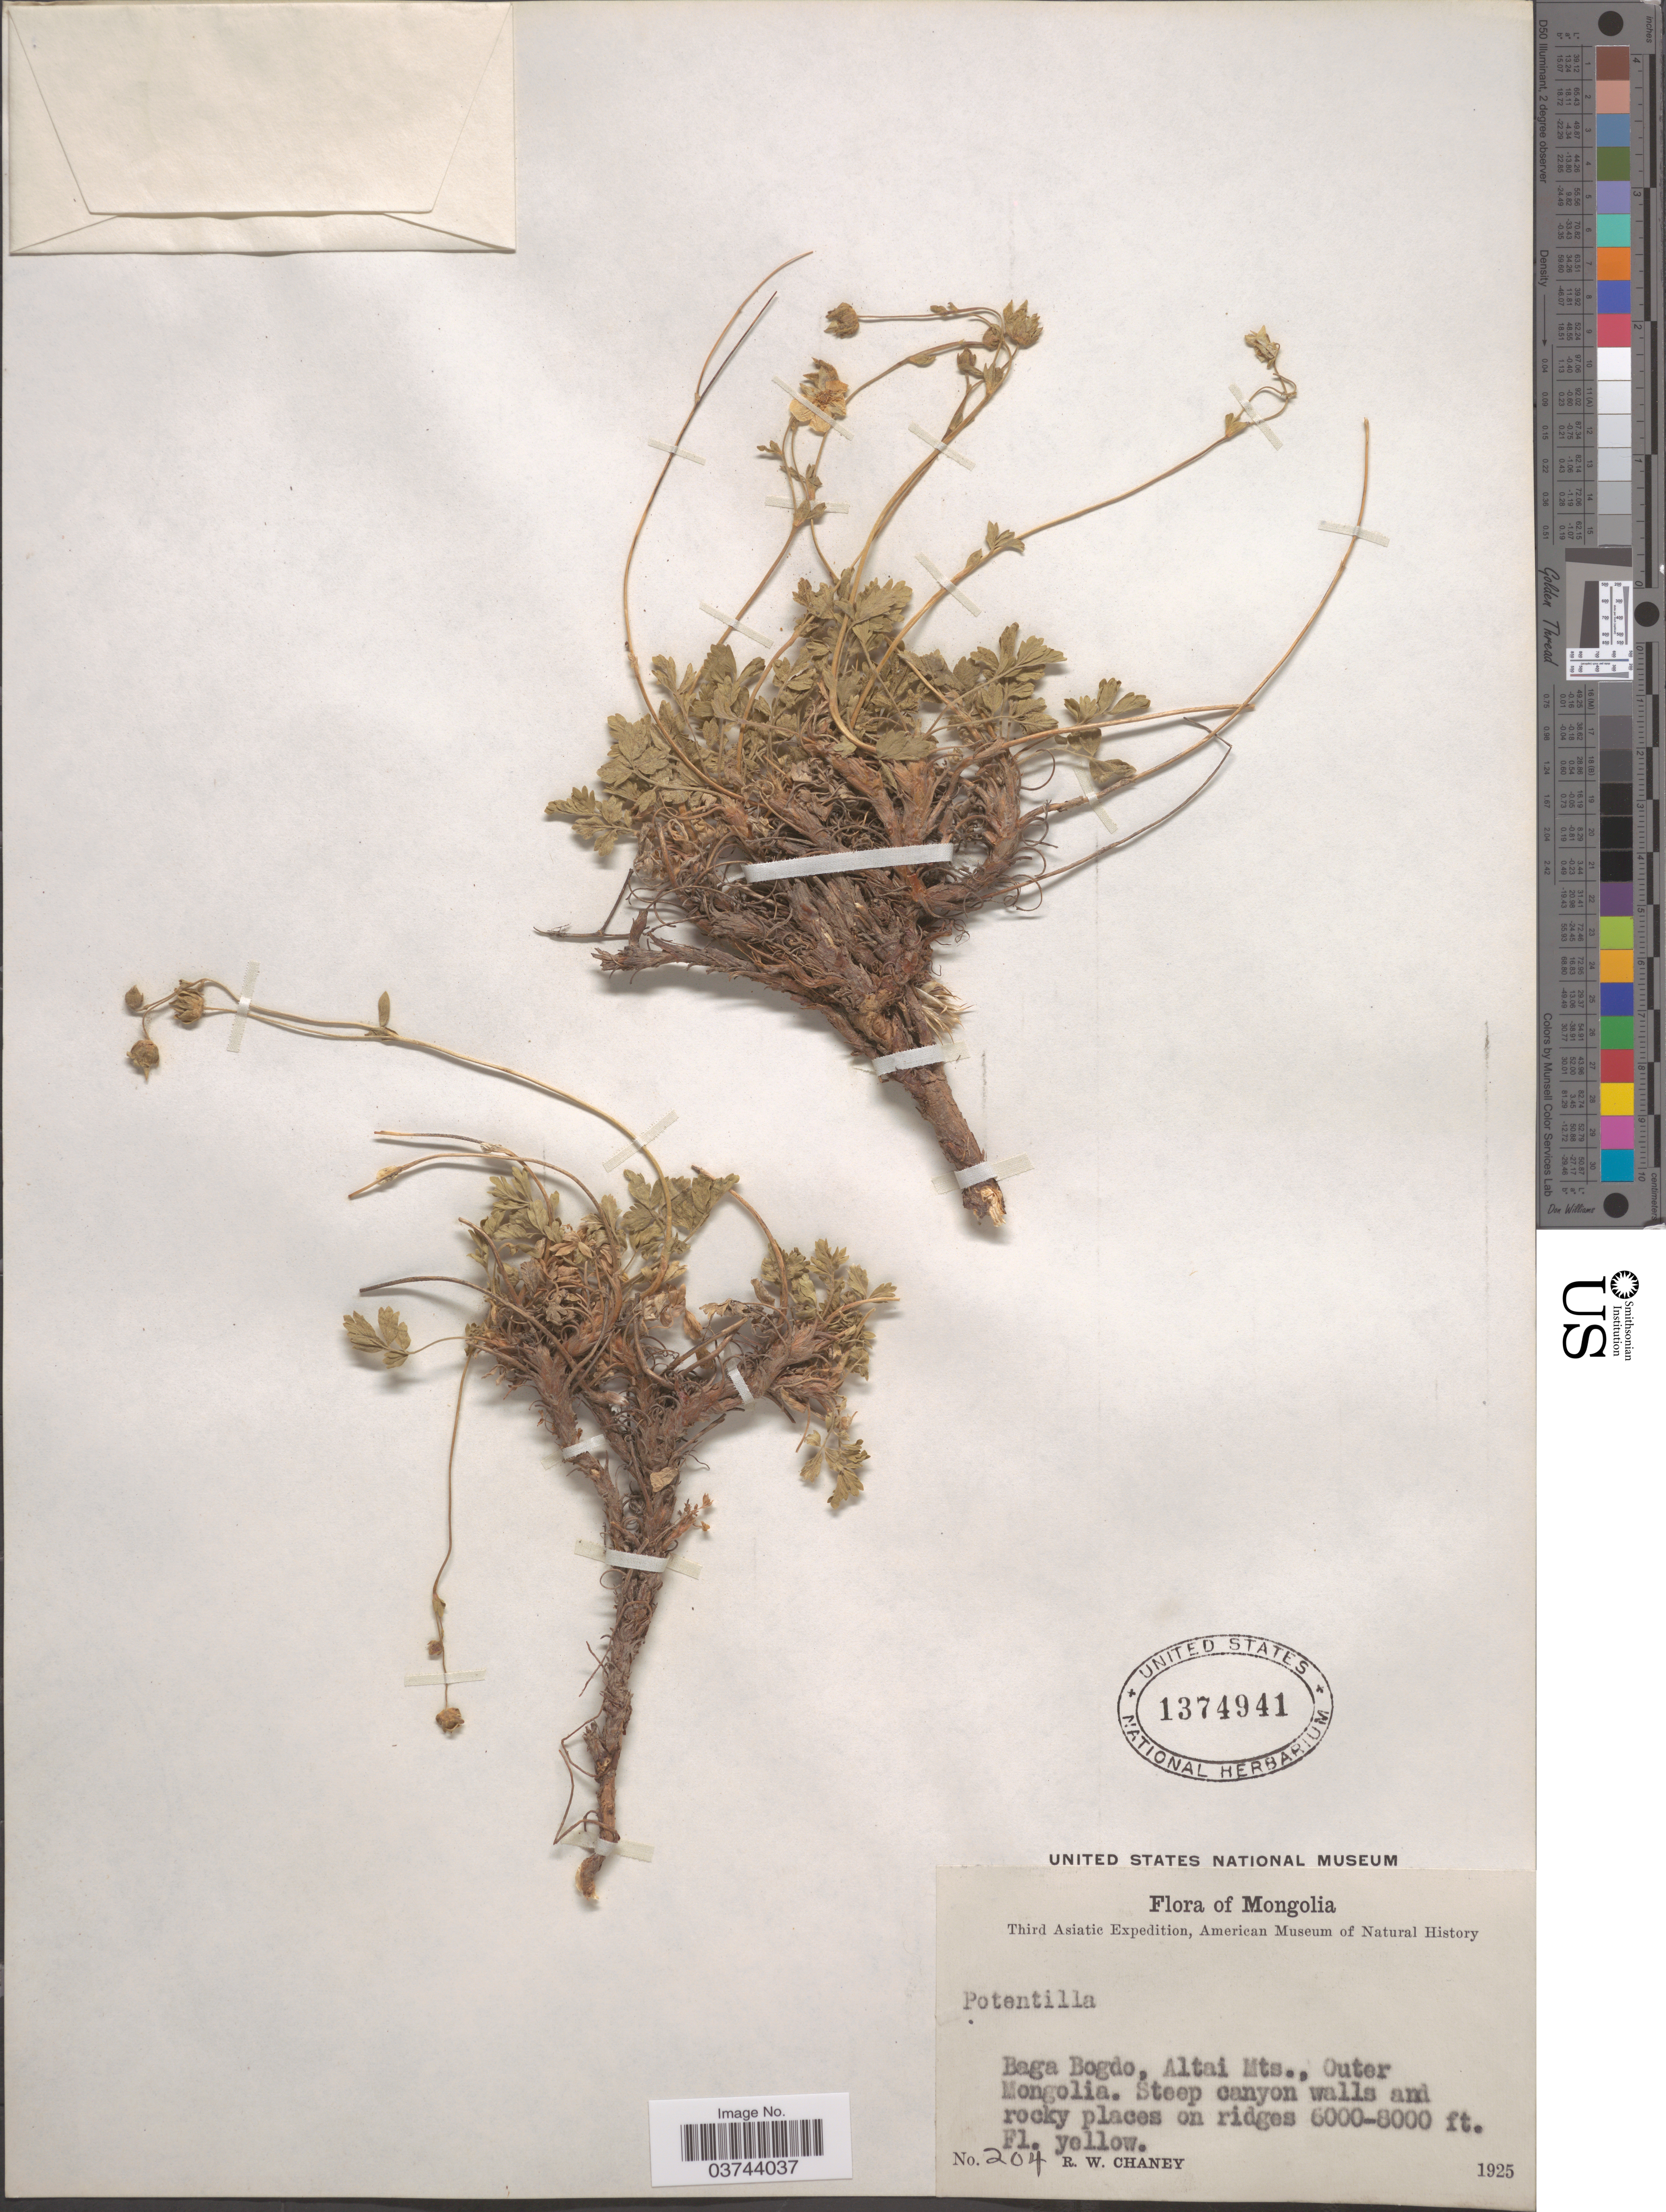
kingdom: Plantae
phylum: Tracheophyta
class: Magnoliopsida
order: Rosales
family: Rosaceae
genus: Potentilla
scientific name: Potentilla sp.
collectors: R. Chaney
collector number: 204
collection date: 1925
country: Mongolia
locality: Baga Bogdo, Alta Mts., Outer Mongolia.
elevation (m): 1829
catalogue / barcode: US 1374941